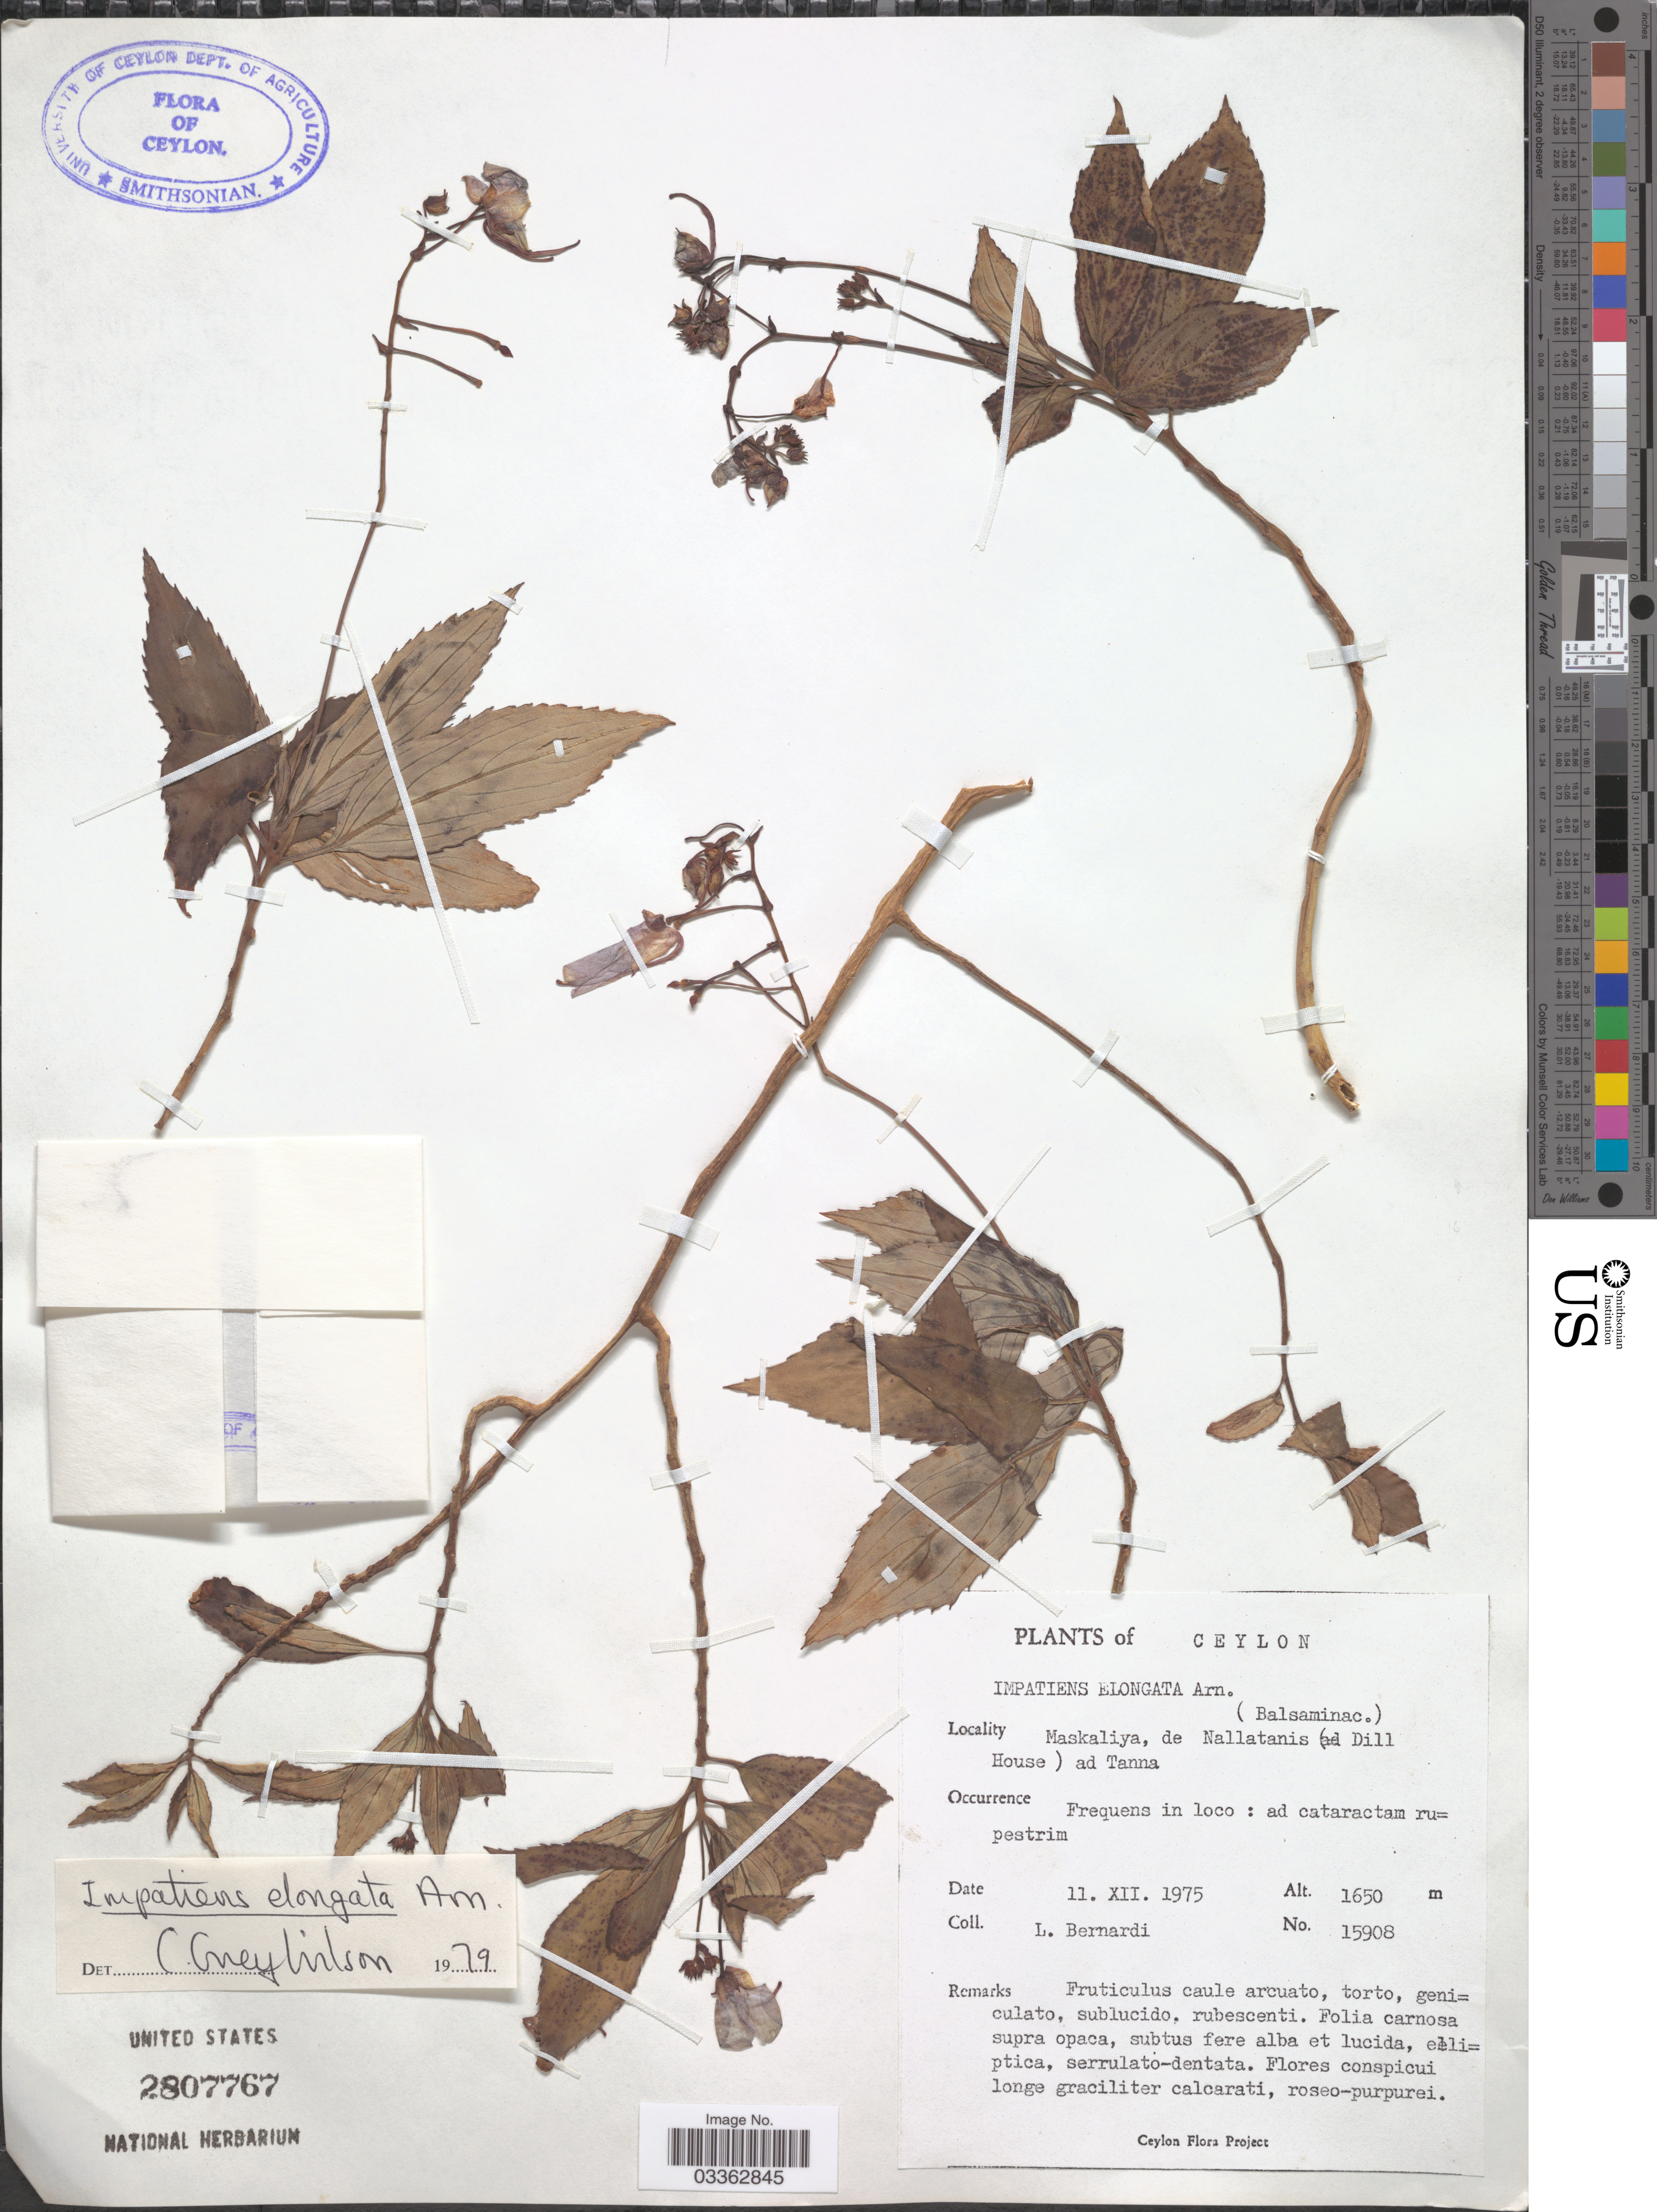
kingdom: Plantae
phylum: Tracheophyta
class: Magnoliopsida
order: Ericales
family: Balsaminaceae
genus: Impatiens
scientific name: Impatiens elongata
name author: Arn.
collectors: L. Bernardi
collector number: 15908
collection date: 1975-12-11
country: Sri Lanka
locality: Ceylon. Maskaliya, de Nallatanis (Dill House) ad Tanna.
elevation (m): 1650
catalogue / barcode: US 2807767